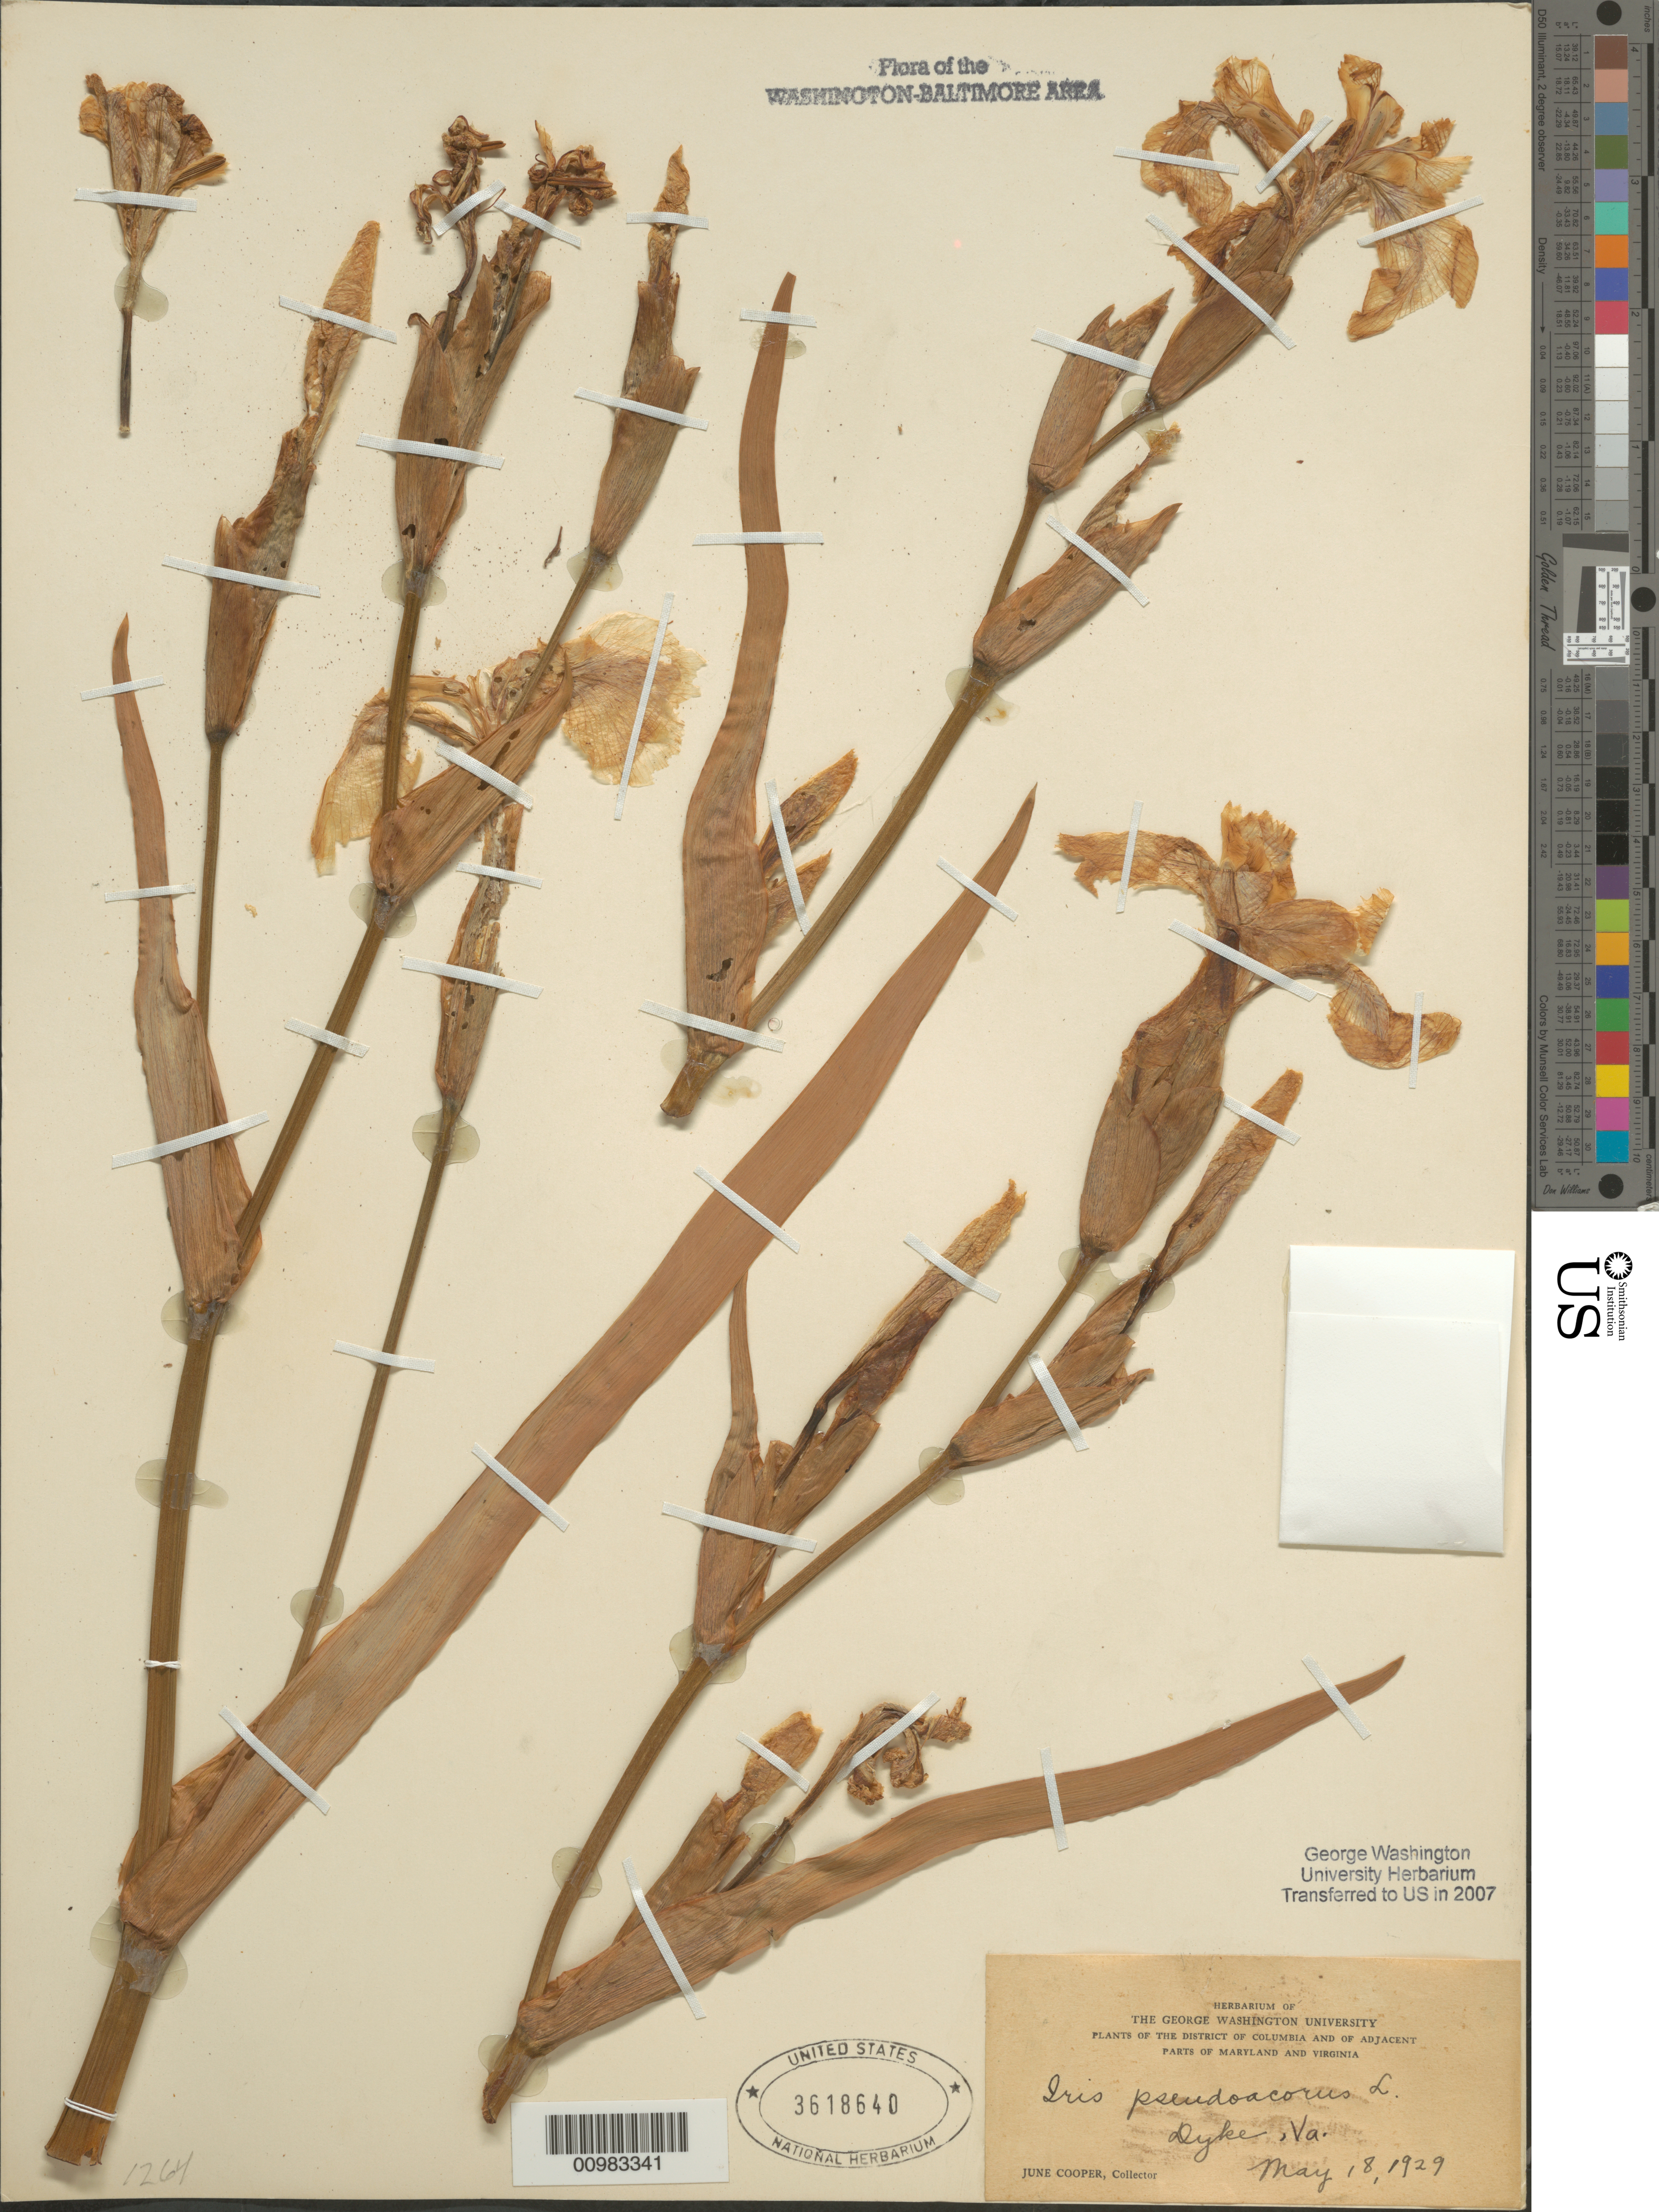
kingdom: Plantae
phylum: Tracheophyta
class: Liliopsida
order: Asparagales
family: Iridaceae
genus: Iris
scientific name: Iris pseudacorus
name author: L.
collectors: J. Cooper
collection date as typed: May 18, 1929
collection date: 1929-05-18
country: United States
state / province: Virginia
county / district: Fairfax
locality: Dyke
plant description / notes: Transferred from GWU Herbarium in 2007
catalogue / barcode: US 3618640